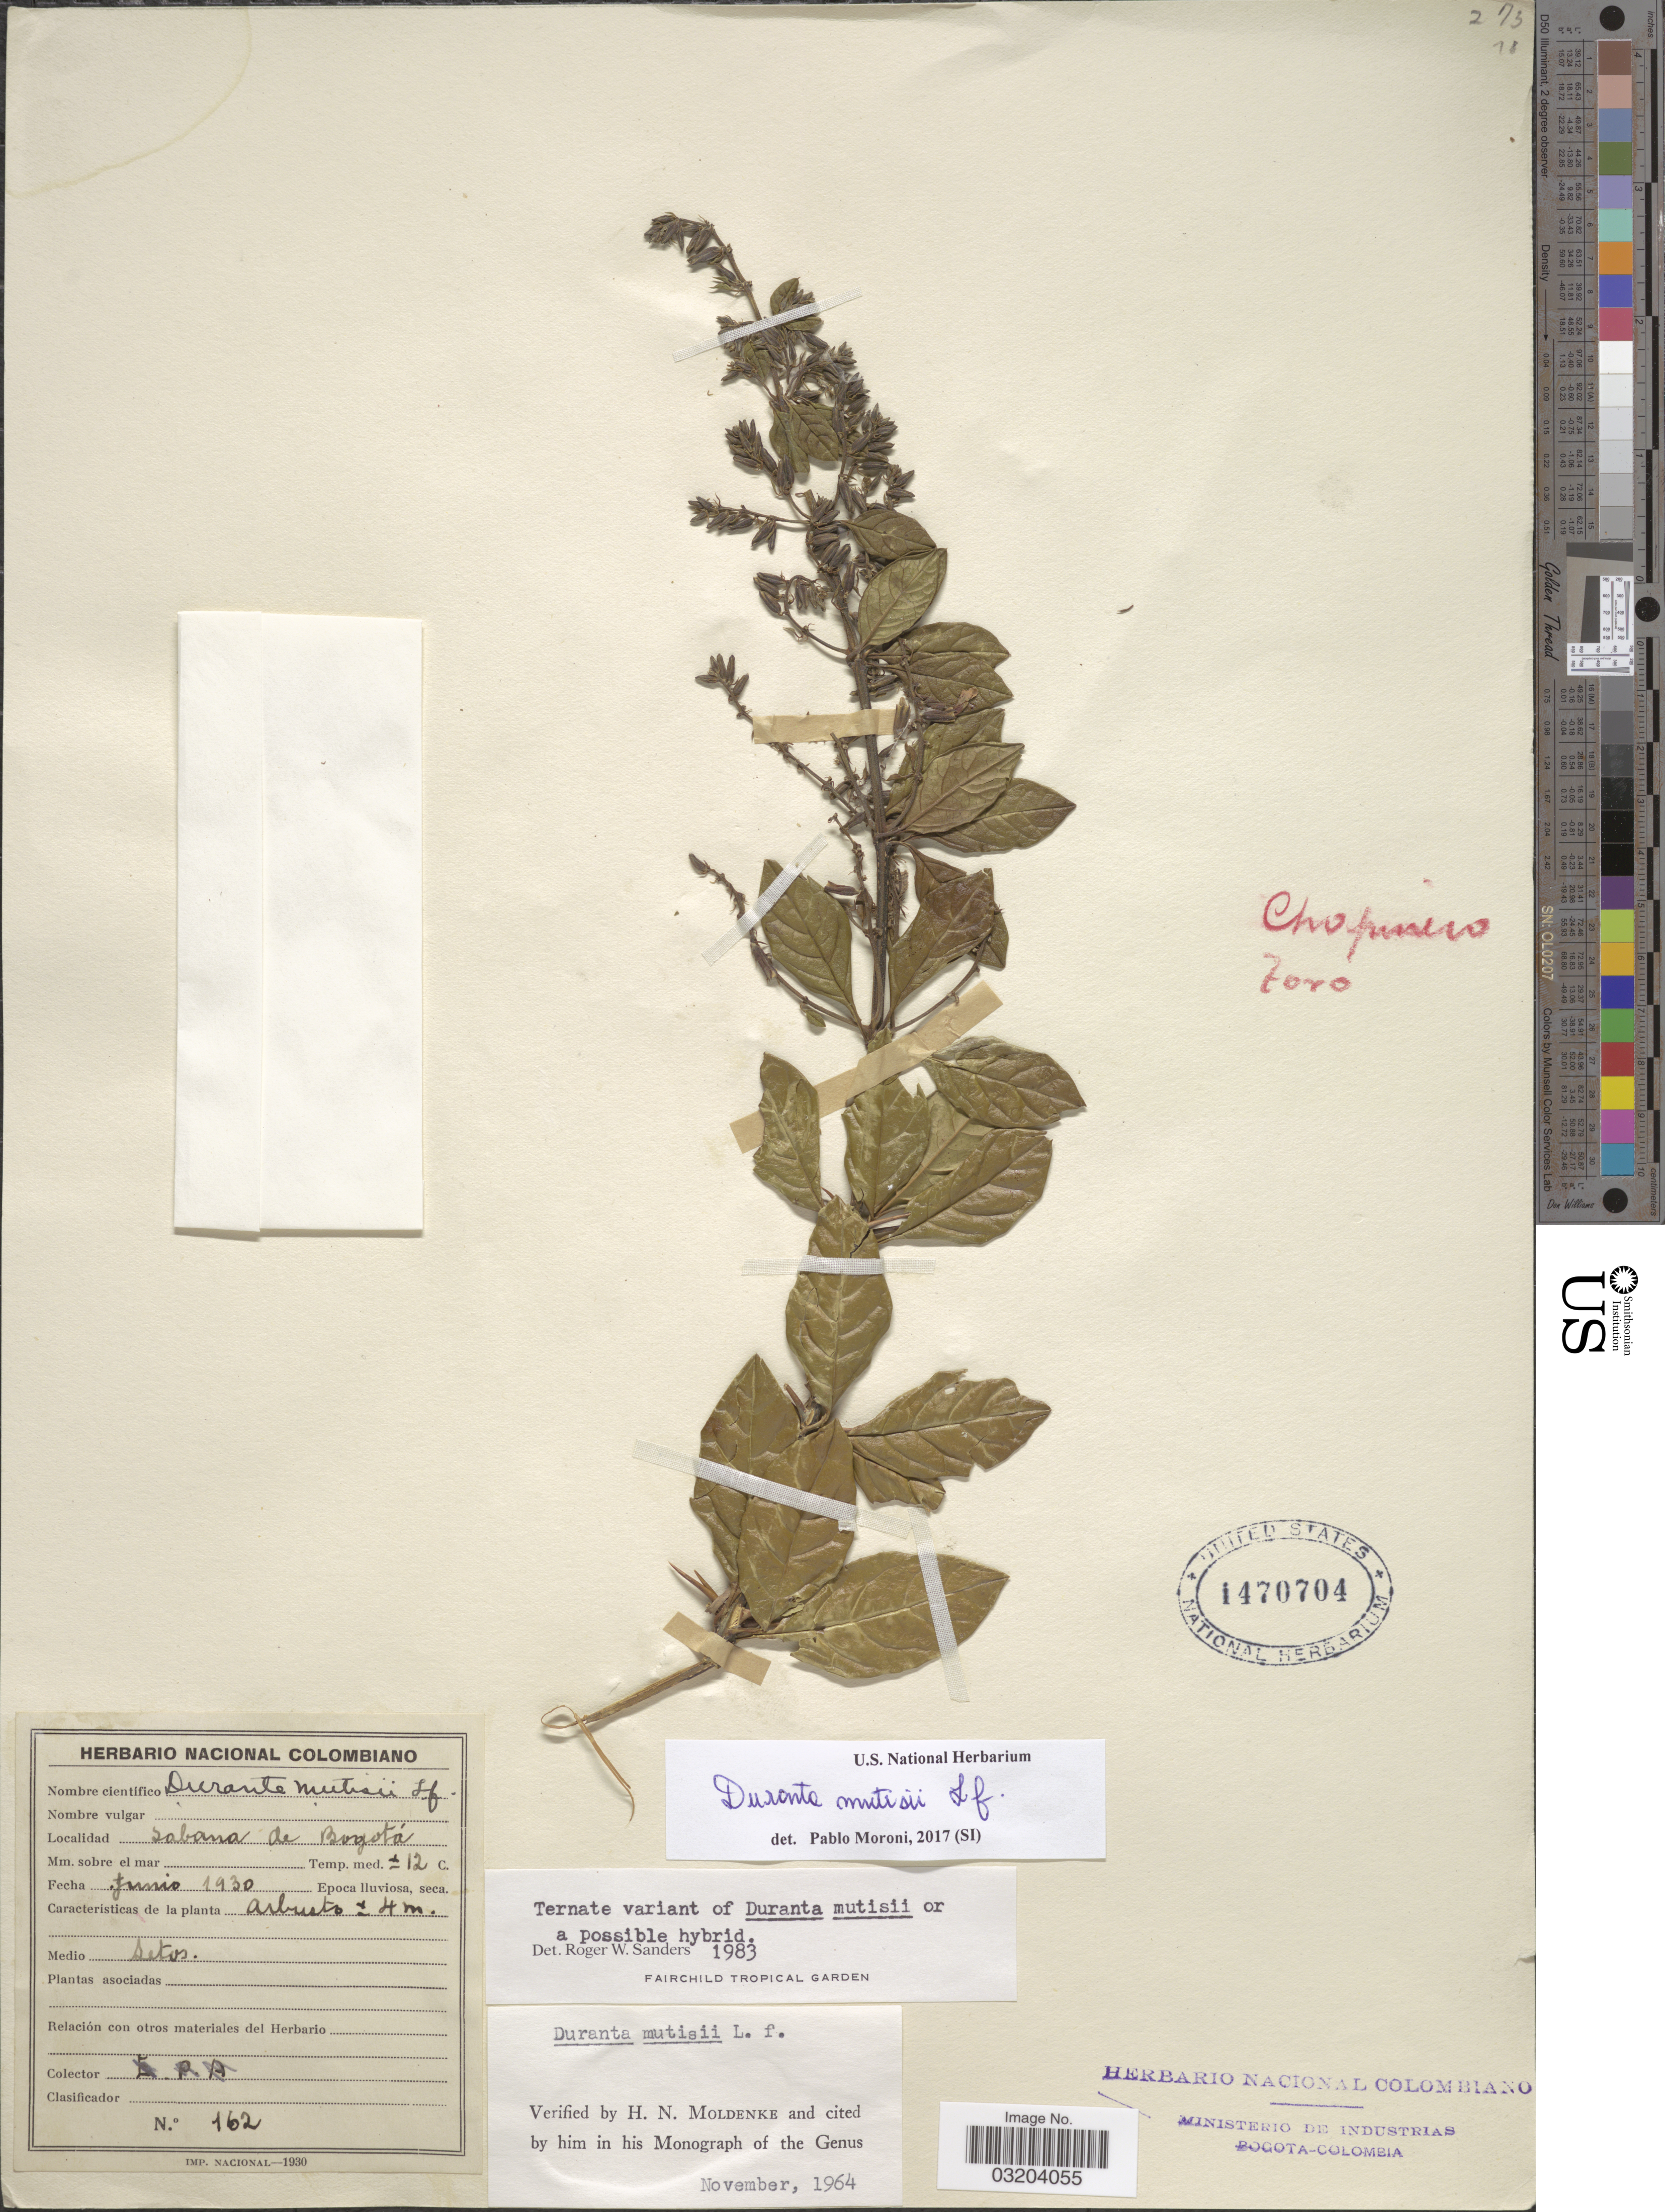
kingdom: Plantae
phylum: Tracheophyta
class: Magnoliopsida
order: Lamiales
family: Verbenaceae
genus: Duranta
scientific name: Duranta mutisii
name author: L. f.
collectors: ex Herb. Nacional de Colombiano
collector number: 162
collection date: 1930-06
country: Colombia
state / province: Bogota D.C.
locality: Sabana de Bogotá.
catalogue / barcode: US 1470704